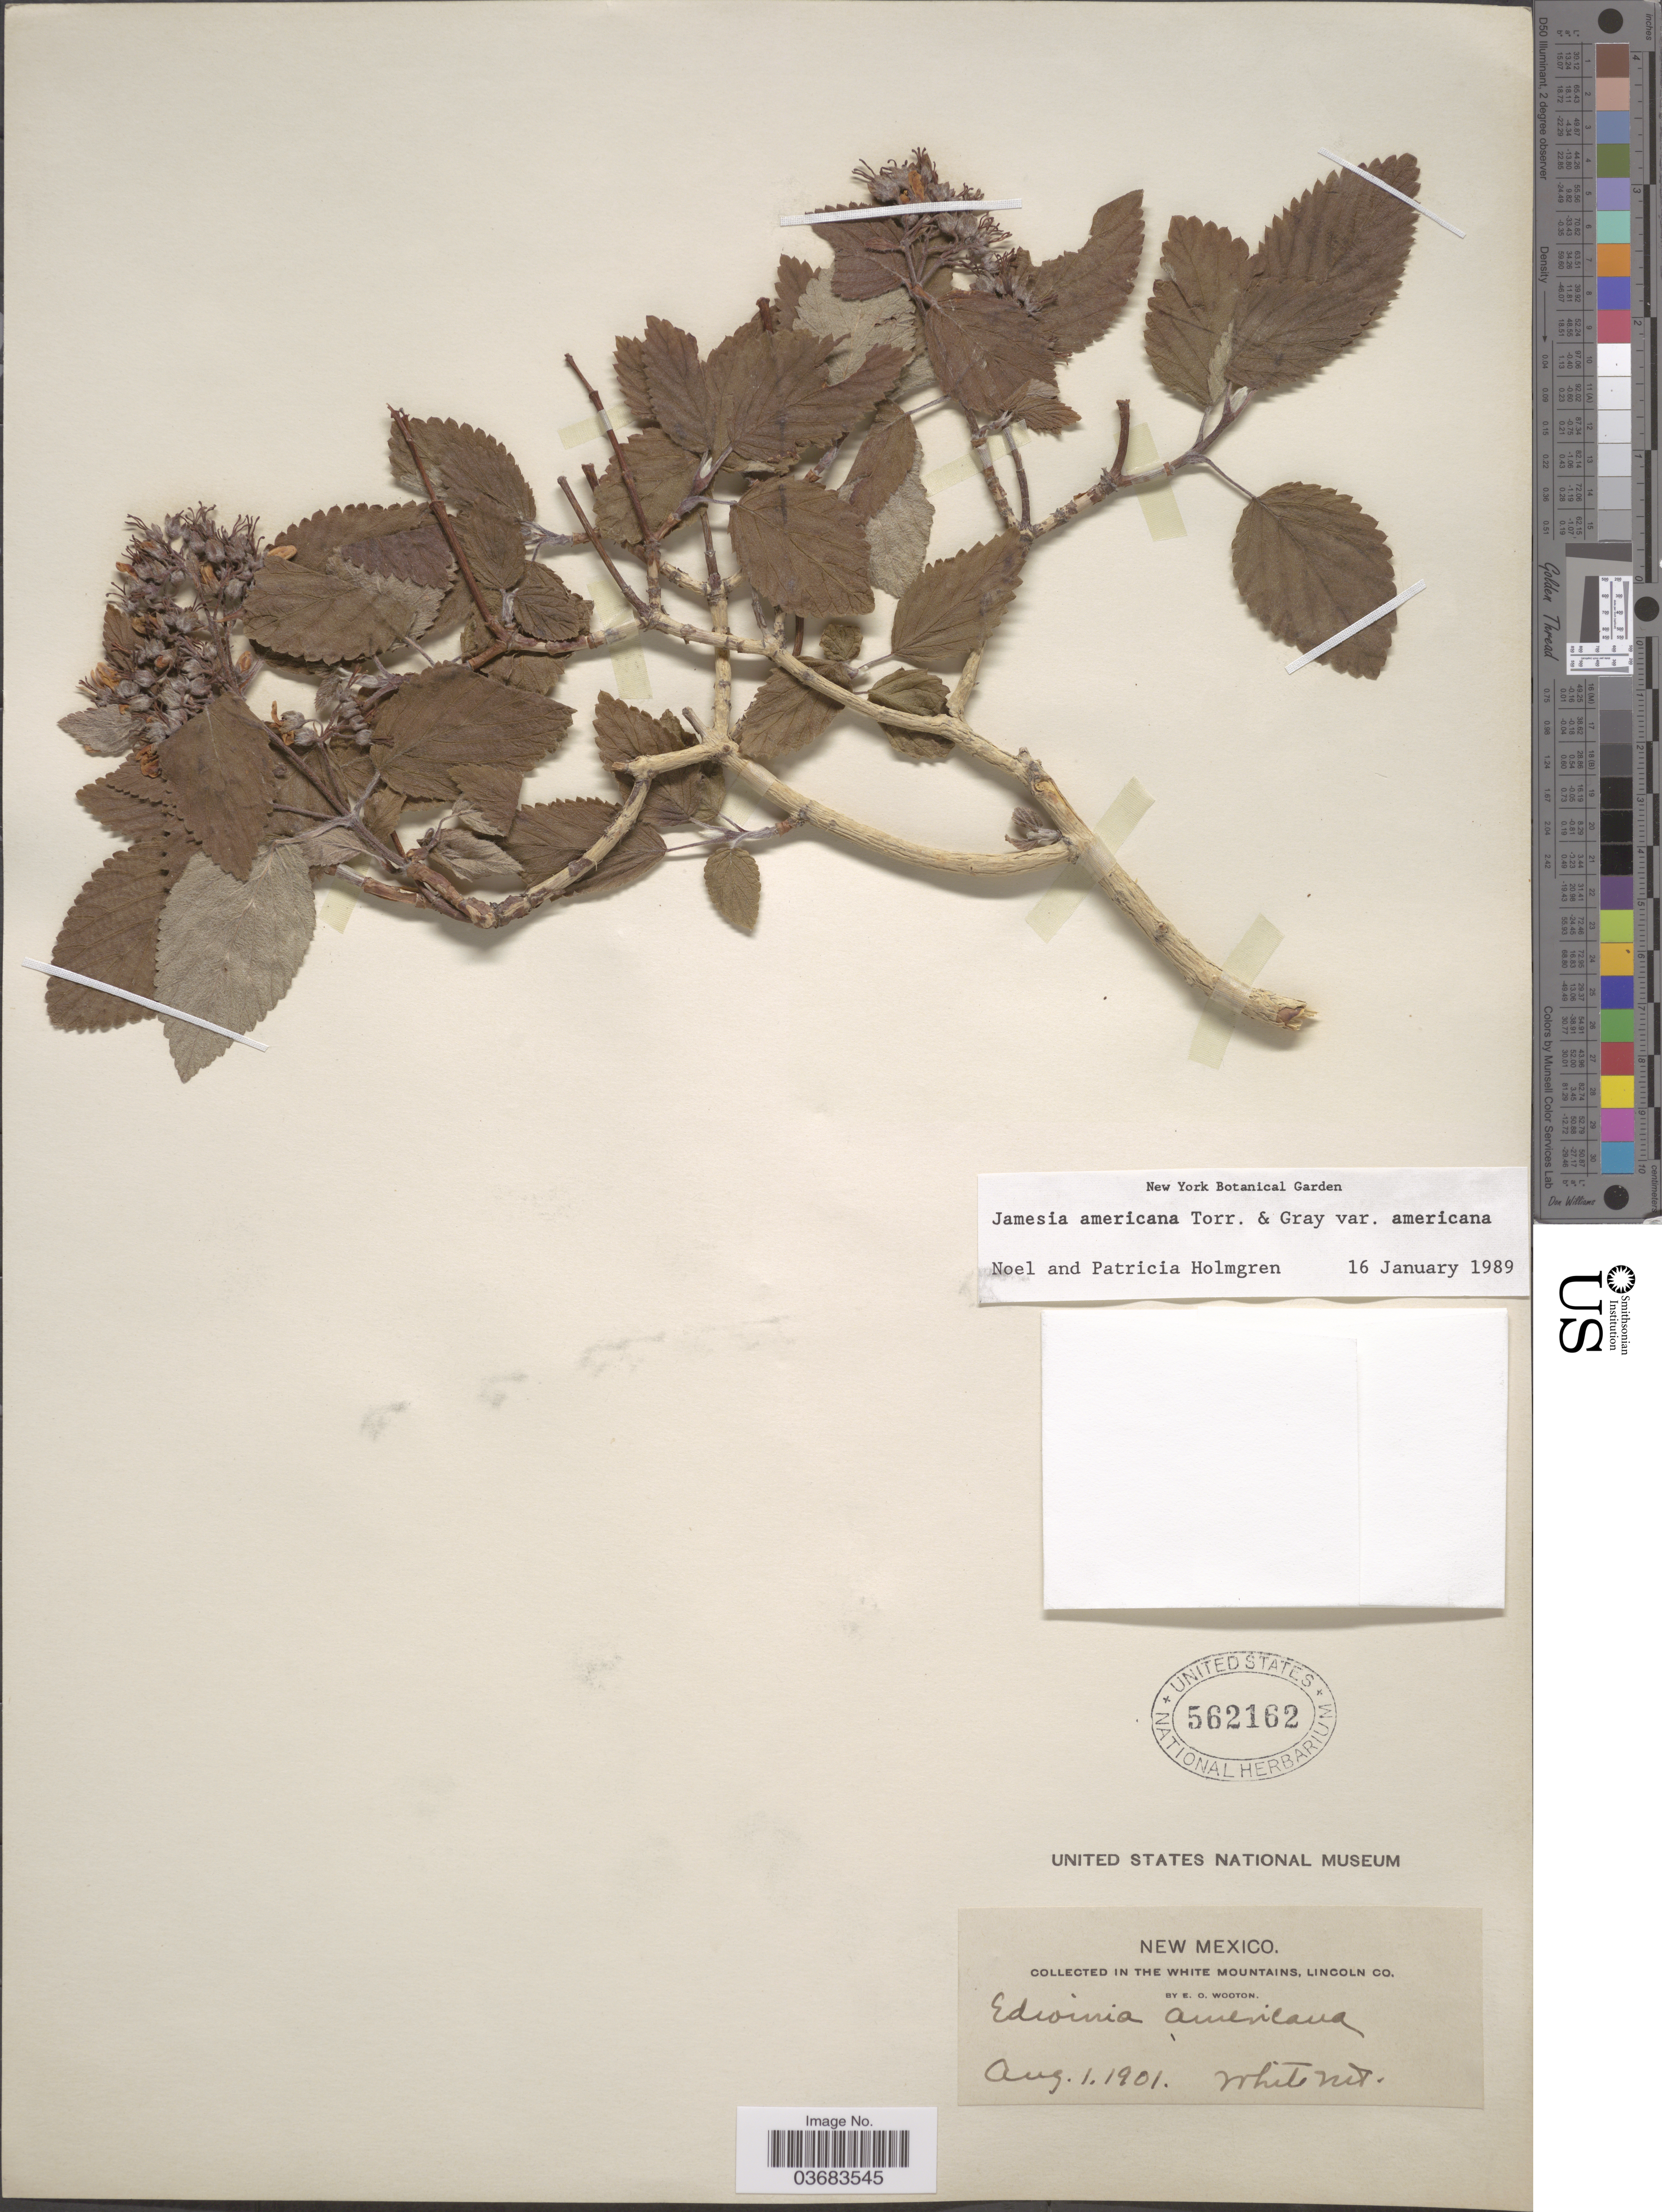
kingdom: Plantae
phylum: Tracheophyta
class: Magnoliopsida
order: Cornales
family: Hydrangeaceae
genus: Edwinia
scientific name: Edwinia americana var. americana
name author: (Torr. & A. Gray) A. Heller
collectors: E. O. Wooton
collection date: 1901-08-01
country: United States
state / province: New Mexico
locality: In the White Mountains, Lincoln Co. White Mt.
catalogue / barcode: US 562162